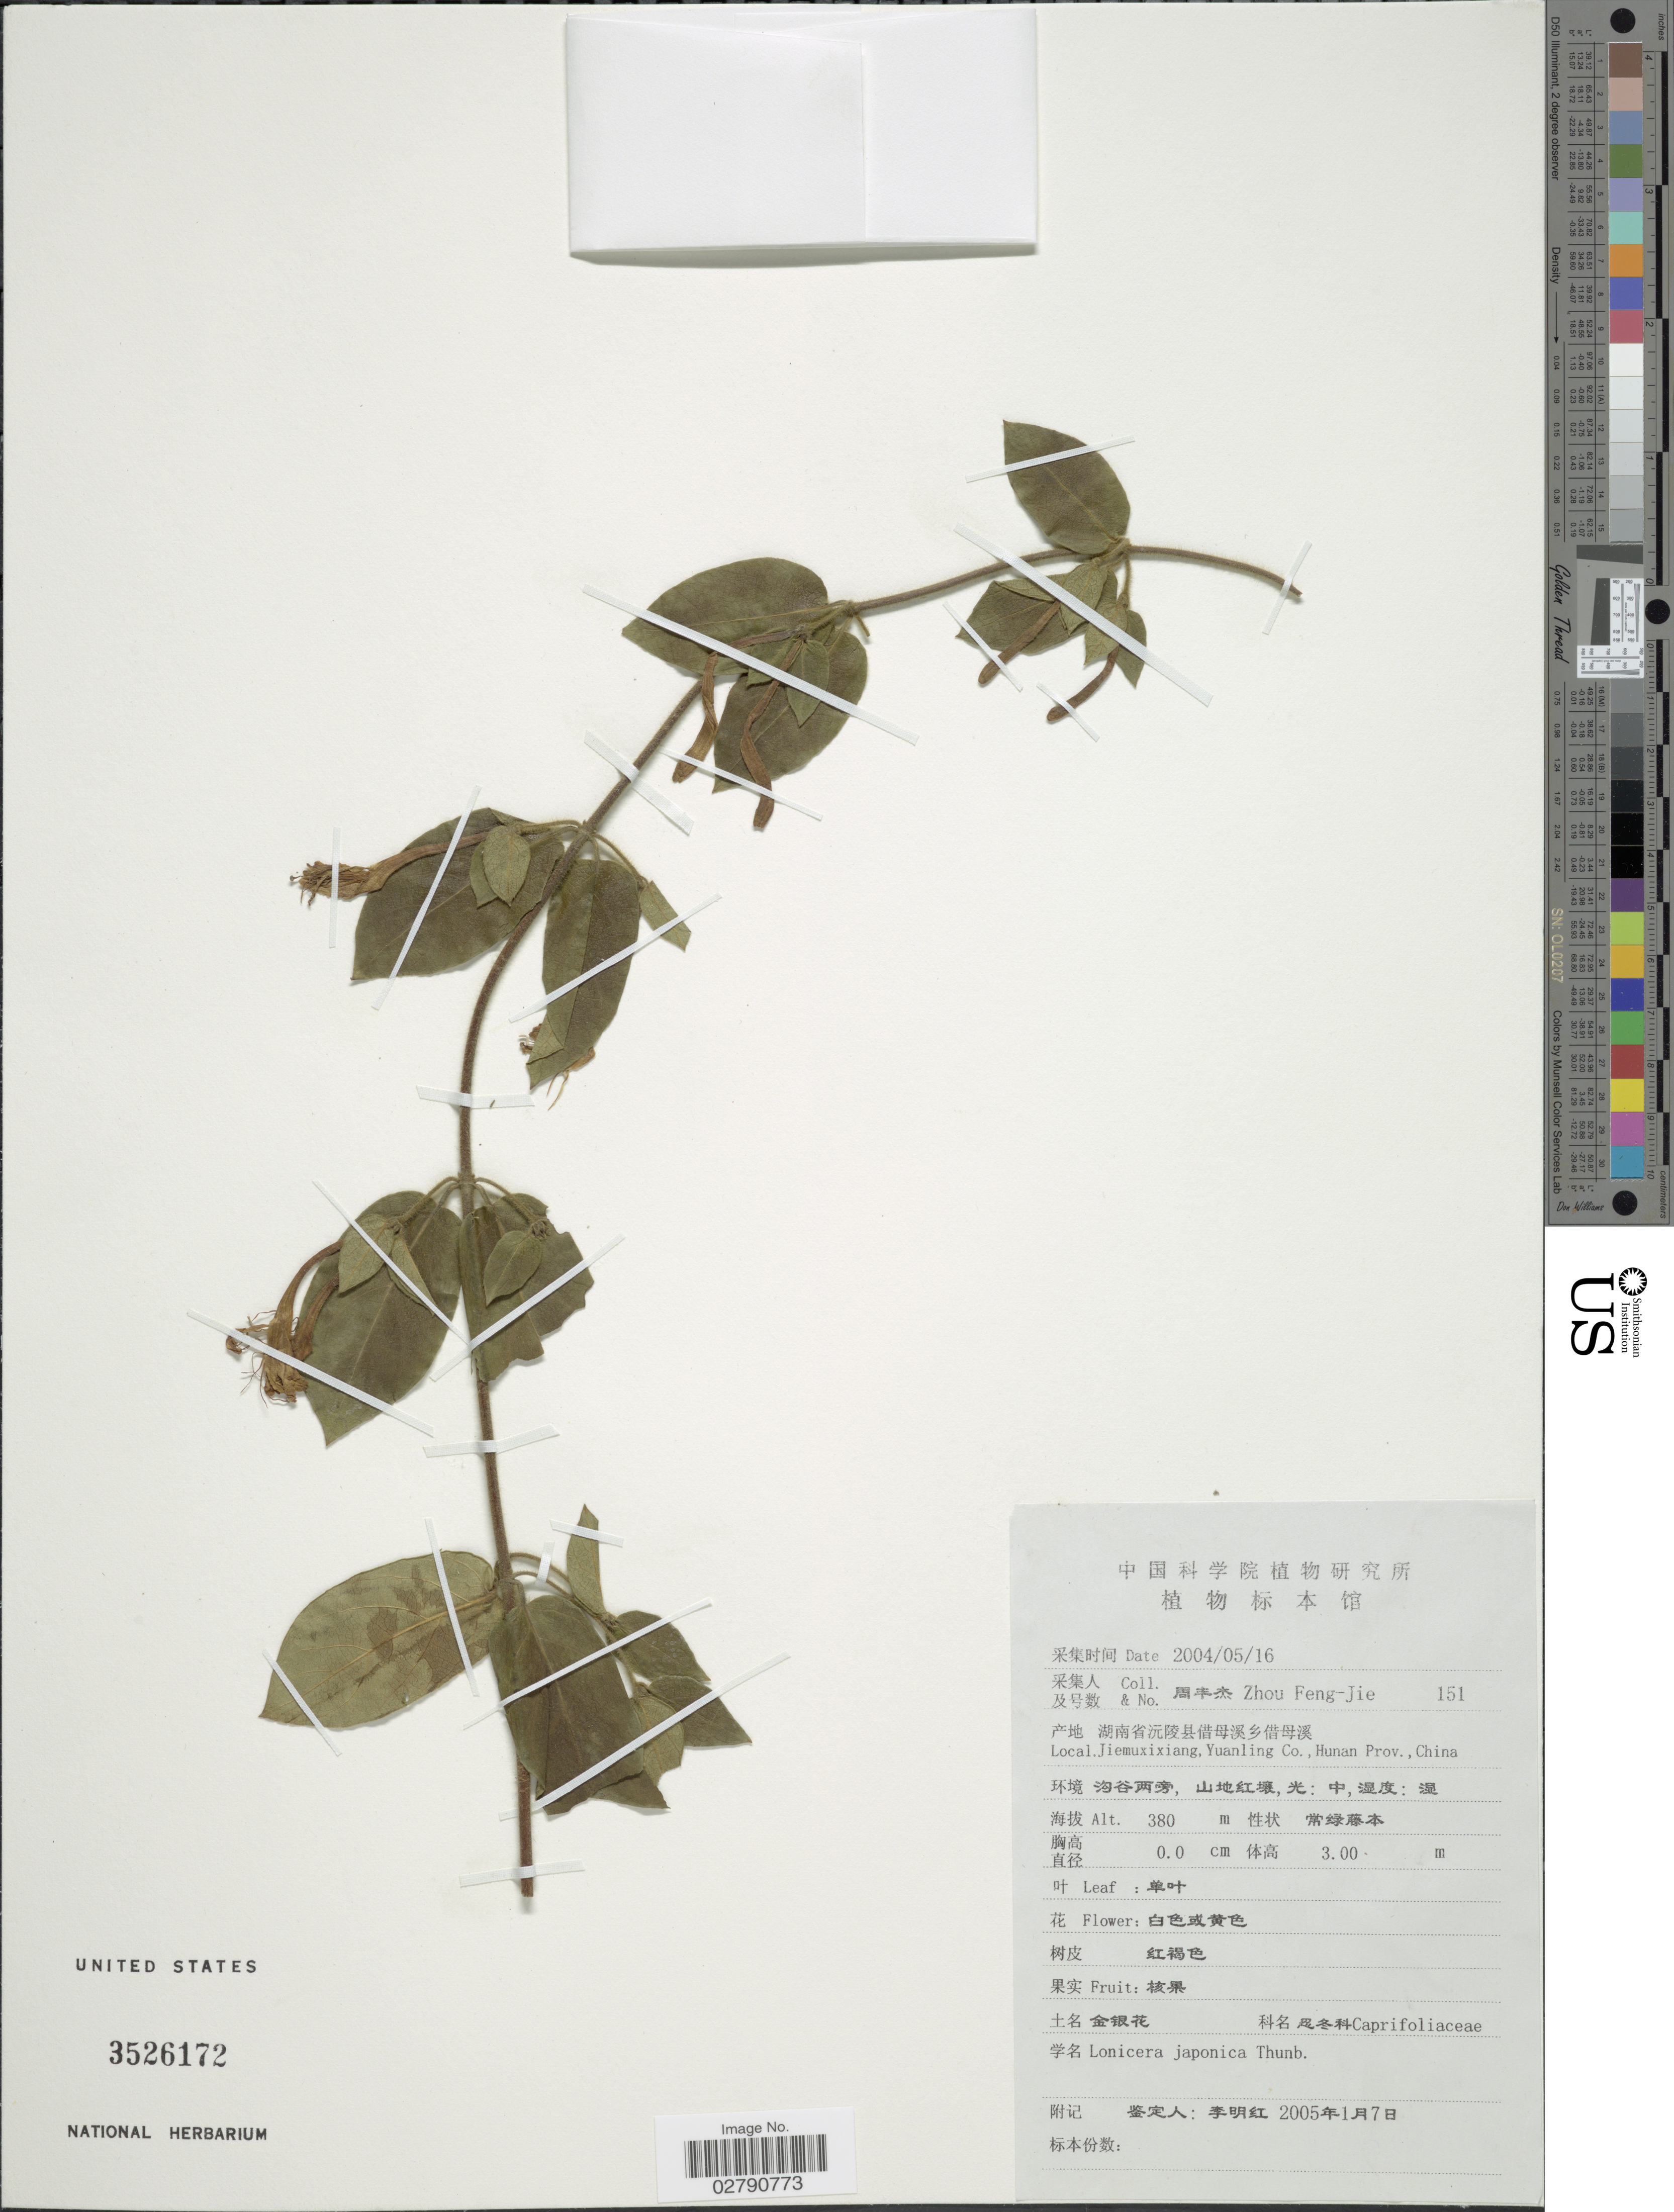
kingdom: Plantae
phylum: Tracheophyta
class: Magnoliopsida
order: Dipsacales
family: Caprifoliaceae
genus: Lonicera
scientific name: Lonicera japonica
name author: Thunb.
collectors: F. Zhou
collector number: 151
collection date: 2004-05-16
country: China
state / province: Hunan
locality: Jiemuxixiang, Yuanling Co., Hunan Prov.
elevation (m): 380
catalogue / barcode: US 3526172